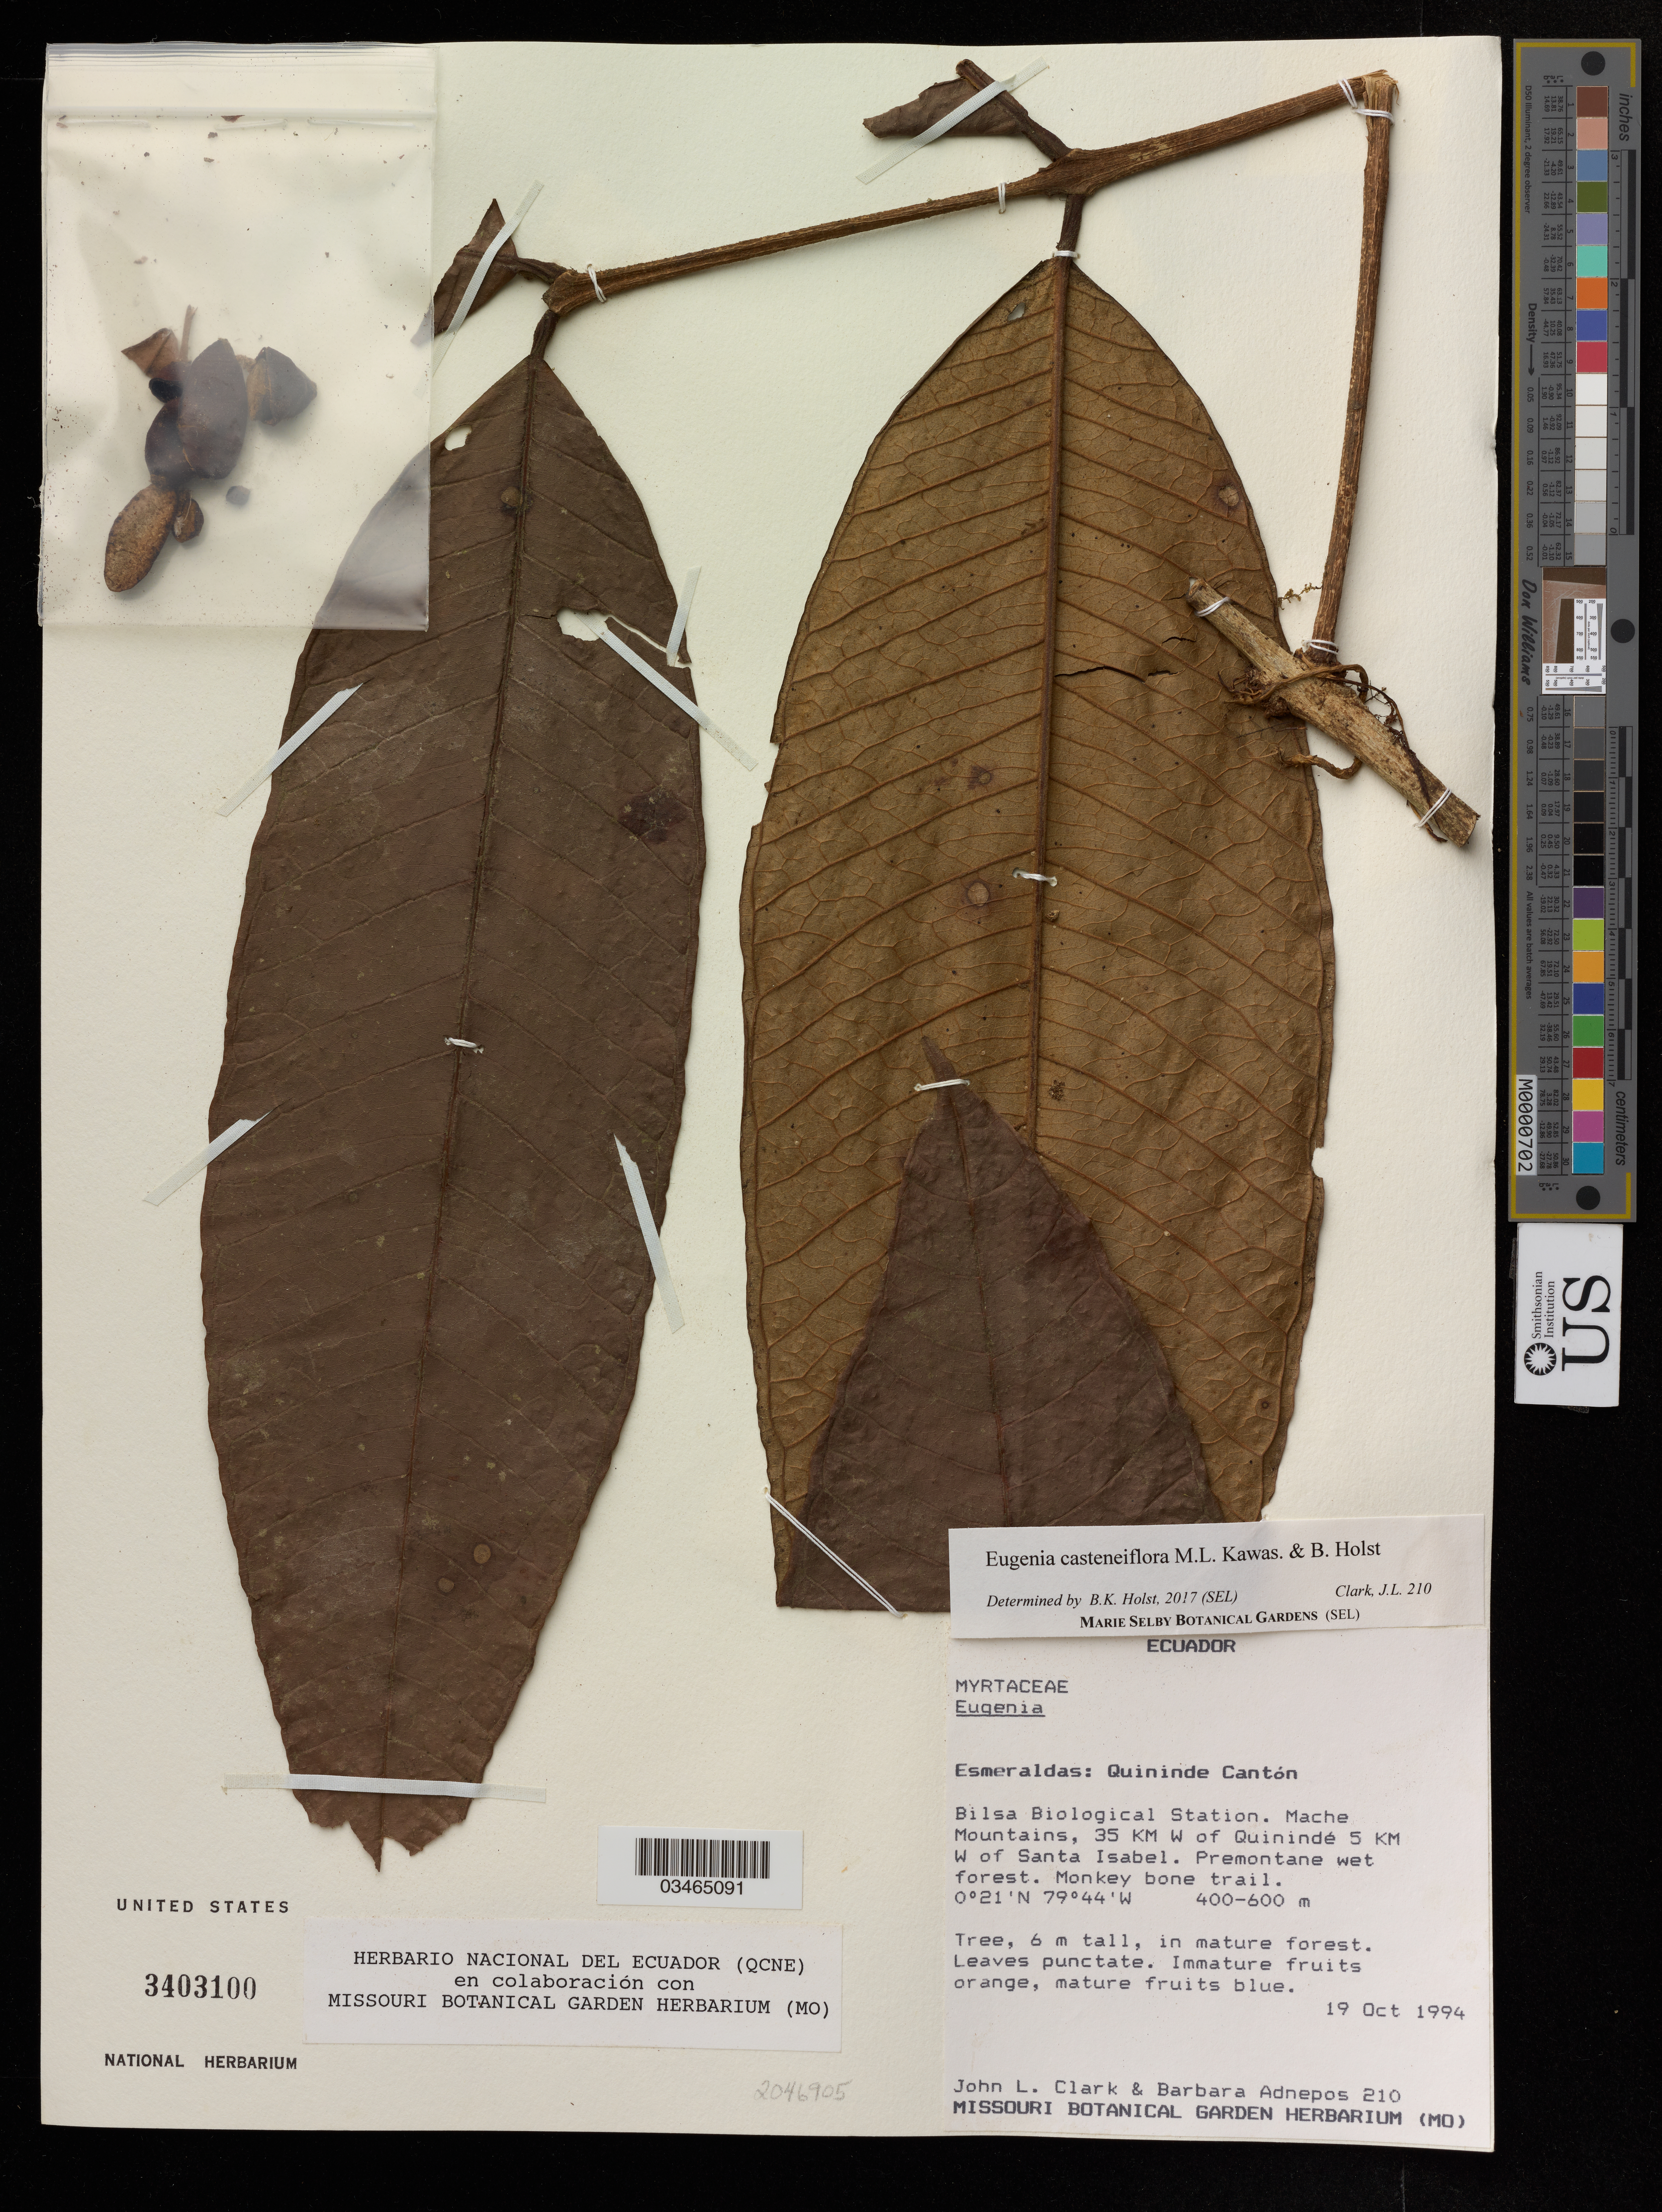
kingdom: Plantae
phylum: Tracheophyta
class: Magnoliopsida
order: Myrtales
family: Myrtaceae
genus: Eugenia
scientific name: Eugenia castaneiflora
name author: M.L. Kawas. & B. Holst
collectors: J. L. Clark & B. Adnepos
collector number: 210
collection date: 1994-10-19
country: Ecuador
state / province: Esmeraldas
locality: Quininde Cantón, Bilsa Biological Station. Mache Mountains, 35 km W of Quinindé 5 KM W of Santa Isabel.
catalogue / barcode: US 3403100